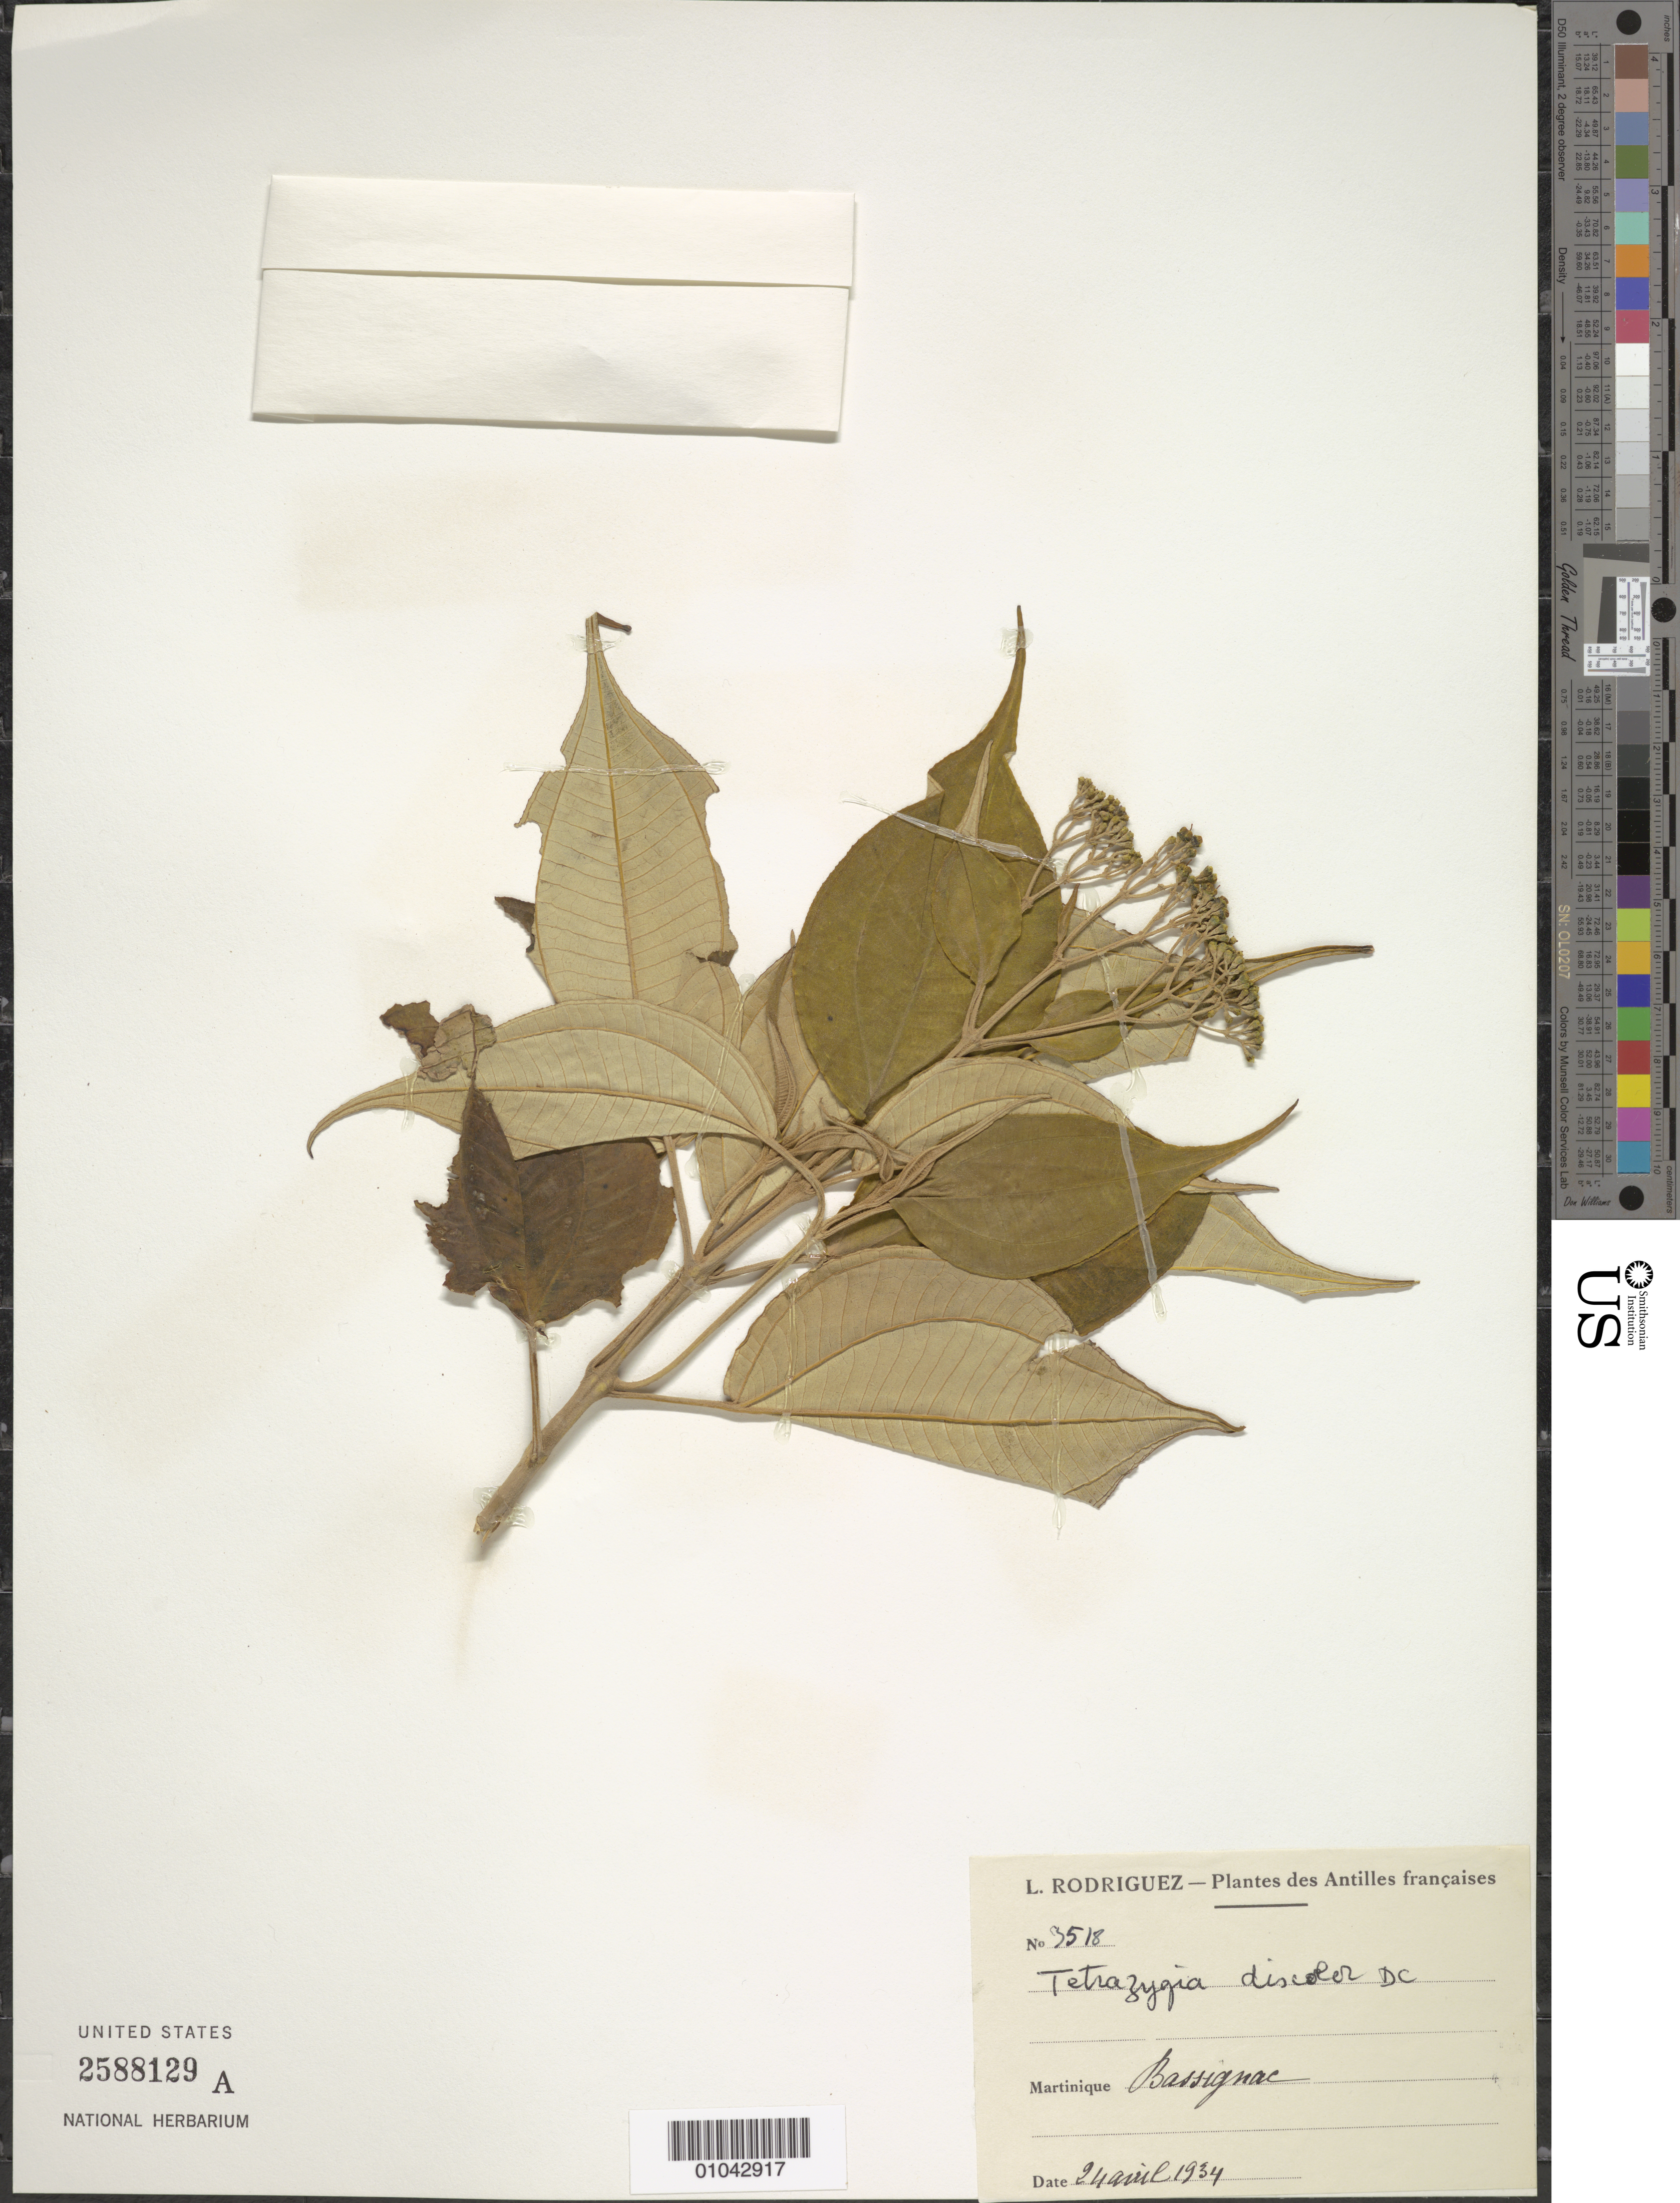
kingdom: Plantae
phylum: Tracheophyta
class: Magnoliopsida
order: Myrtales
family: Melastomataceae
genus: Tetrazygia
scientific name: Tetrazygia discolor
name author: (L.) DC.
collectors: L. Rodriguez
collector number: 3518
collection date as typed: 24 Apr 1934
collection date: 1934-04-24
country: Martinique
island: Martinique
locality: Bassignac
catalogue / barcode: US 2588129A